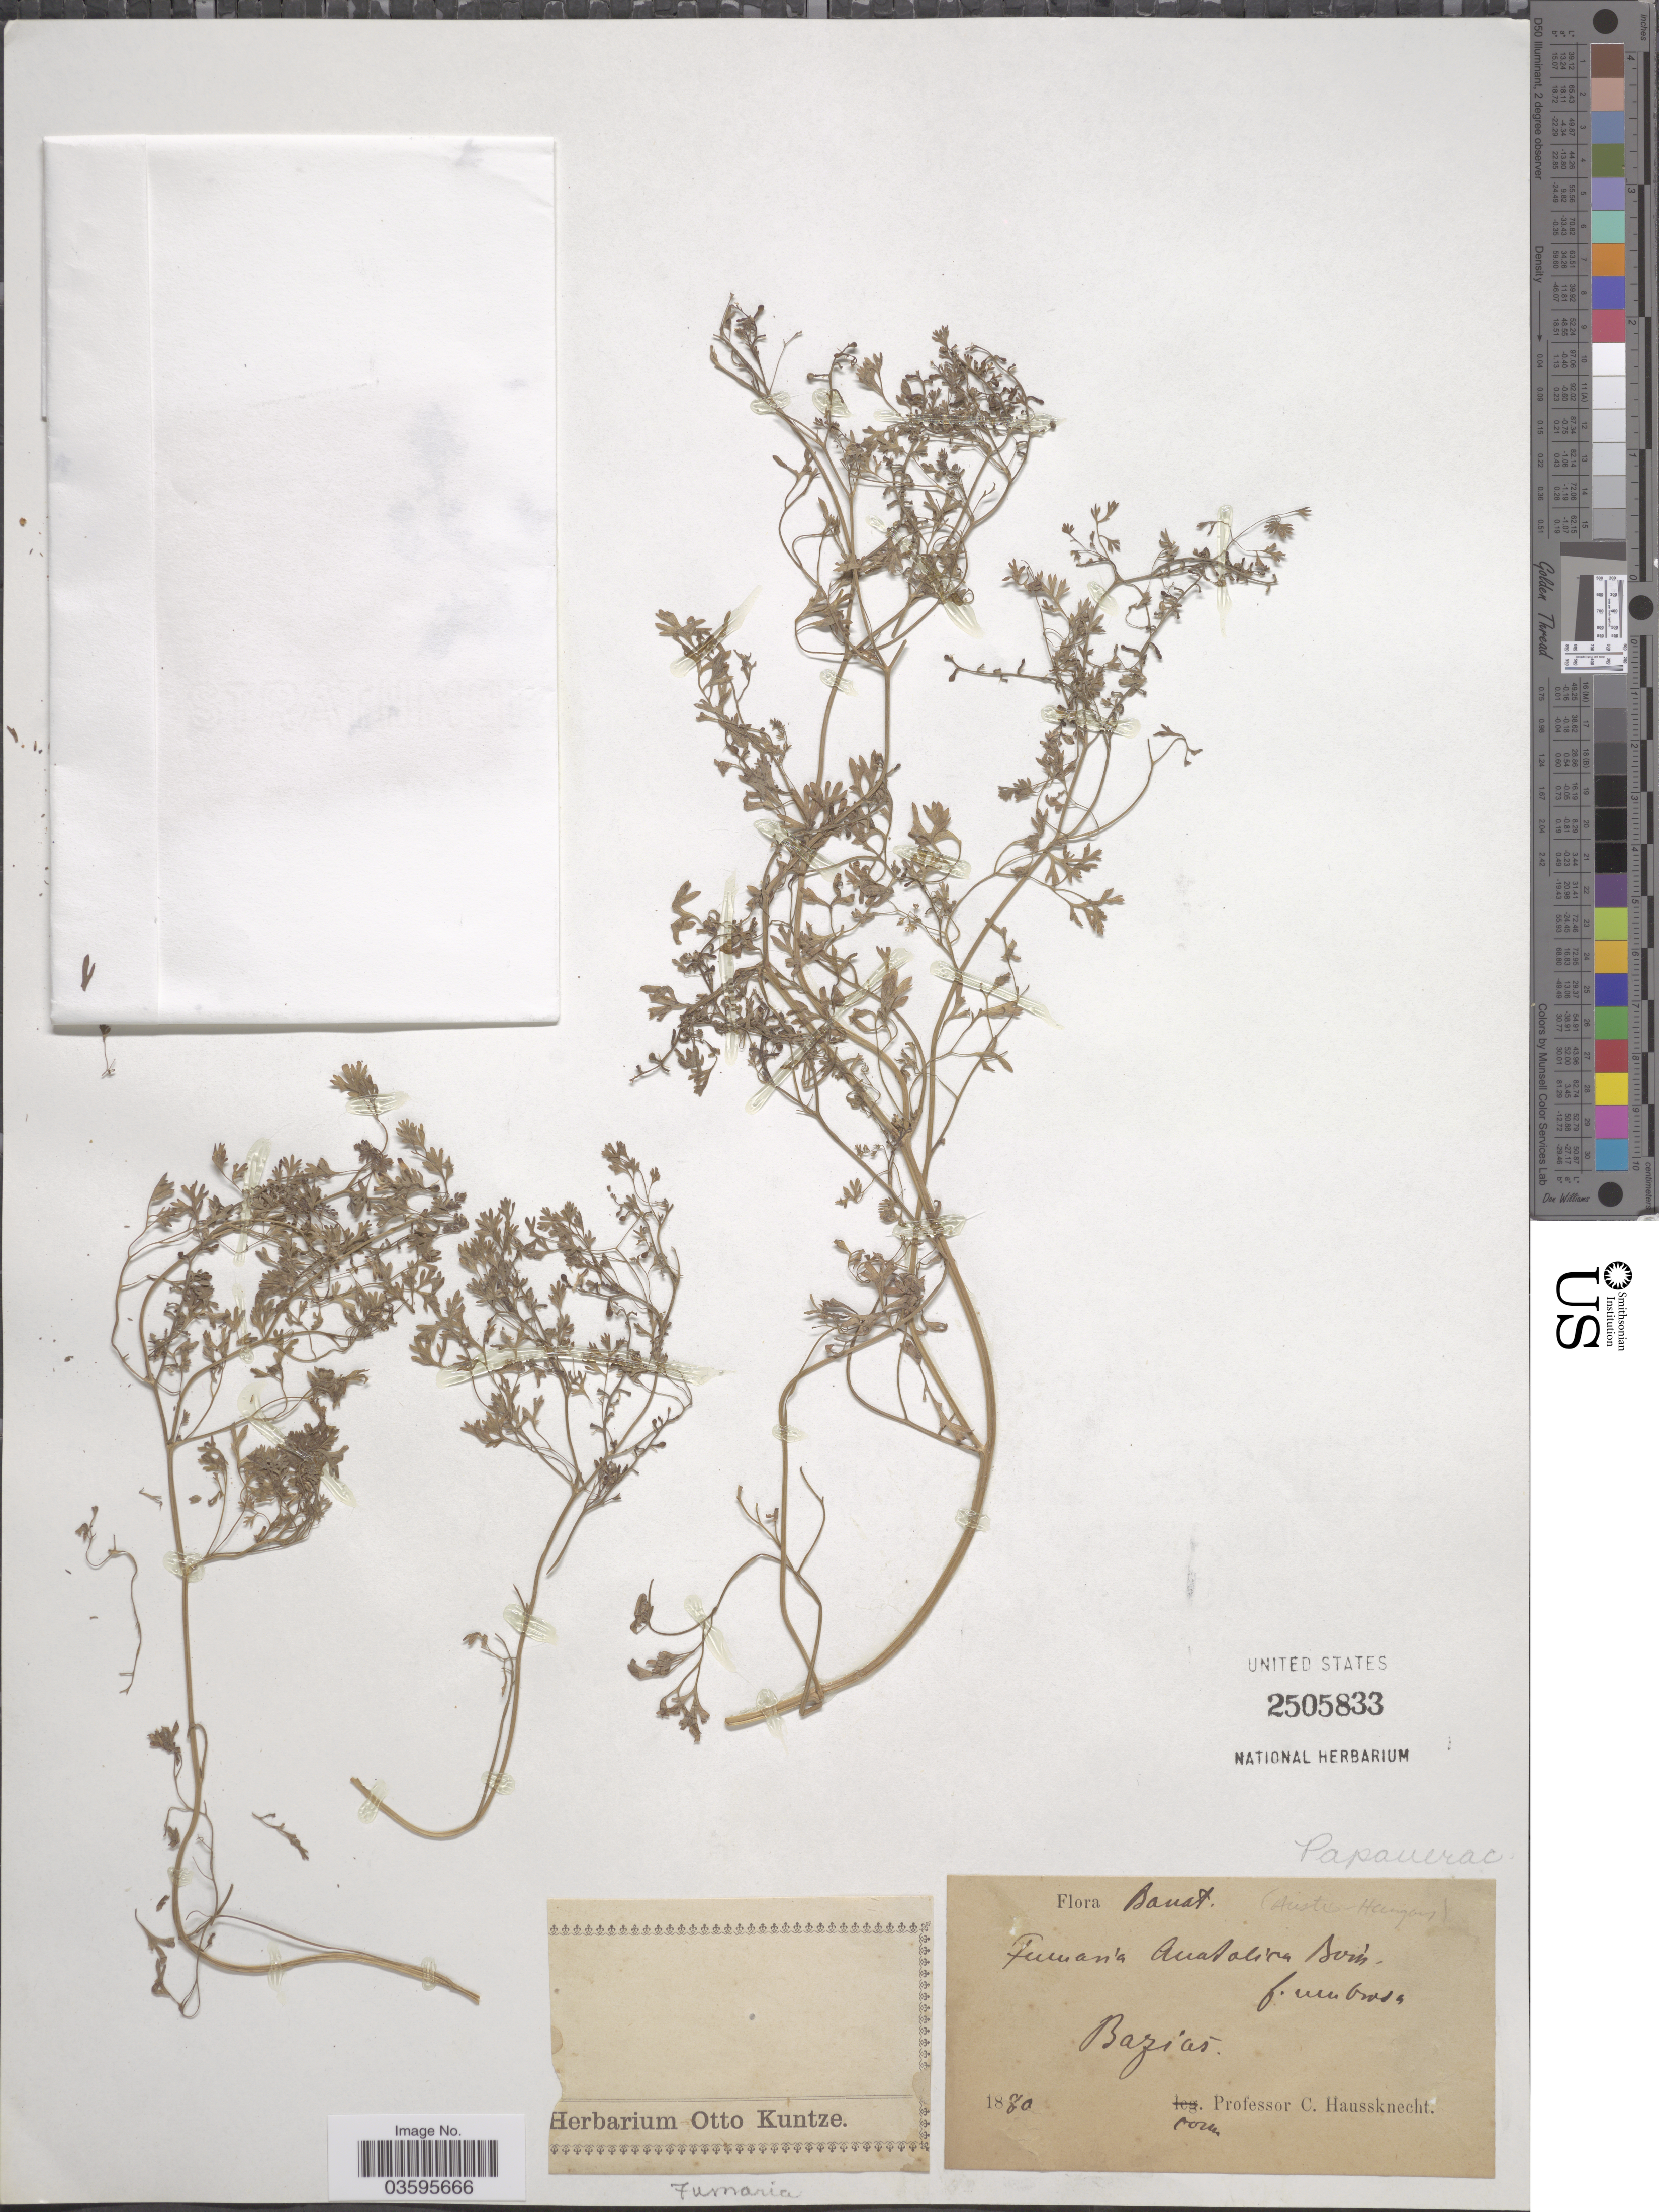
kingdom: Plantae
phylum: Tracheophyta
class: Magnoliopsida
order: Ranunculales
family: Papaveraceae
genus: Fumaria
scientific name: Fumaria anatolica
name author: Boiss.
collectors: ex herb. Otto Kuntze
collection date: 1880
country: Hungary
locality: Banat, (Austr-Hungary). Bazias.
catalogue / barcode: US 2505833